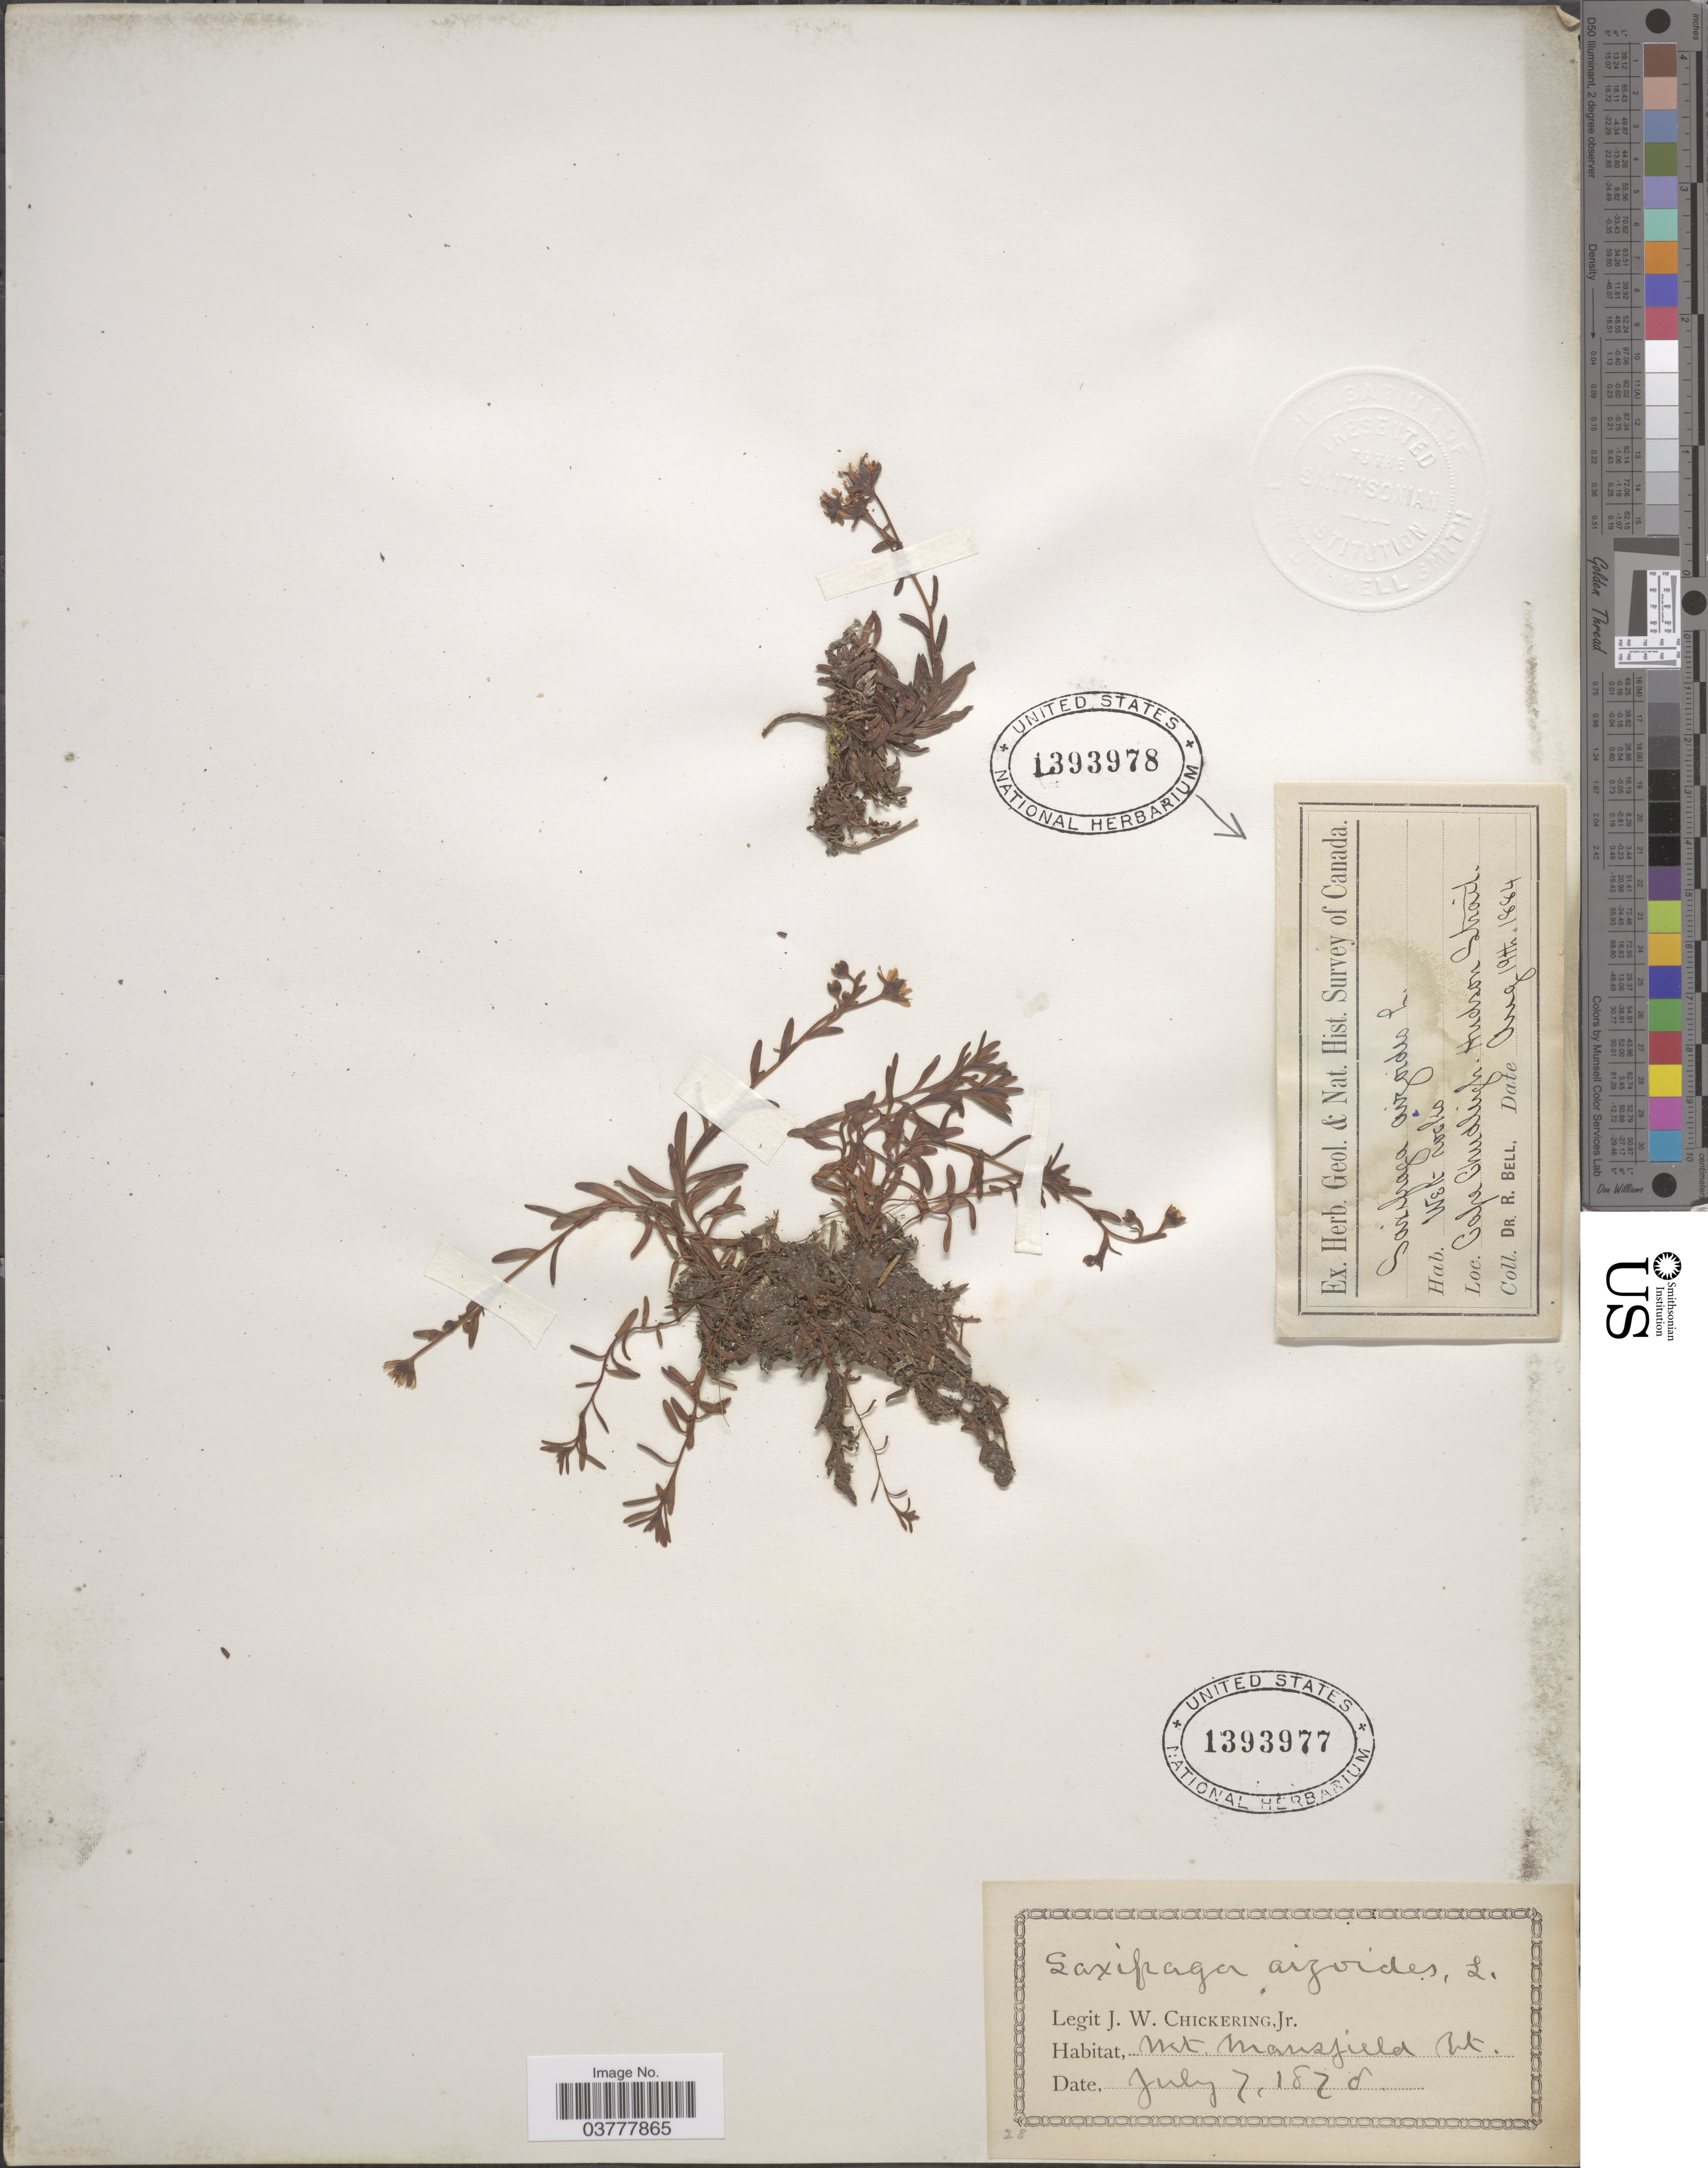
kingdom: Plantae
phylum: Tracheophyta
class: Magnoliopsida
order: Saxifragales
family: Saxifragaceae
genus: Saxifraga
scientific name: Saxifraga aizoides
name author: L.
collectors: C. R. Bell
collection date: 1884-08-19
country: Canada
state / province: Newfoundland and Labrador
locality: Cape Chudleigh, Hudson Strait.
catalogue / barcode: US 1393978-2